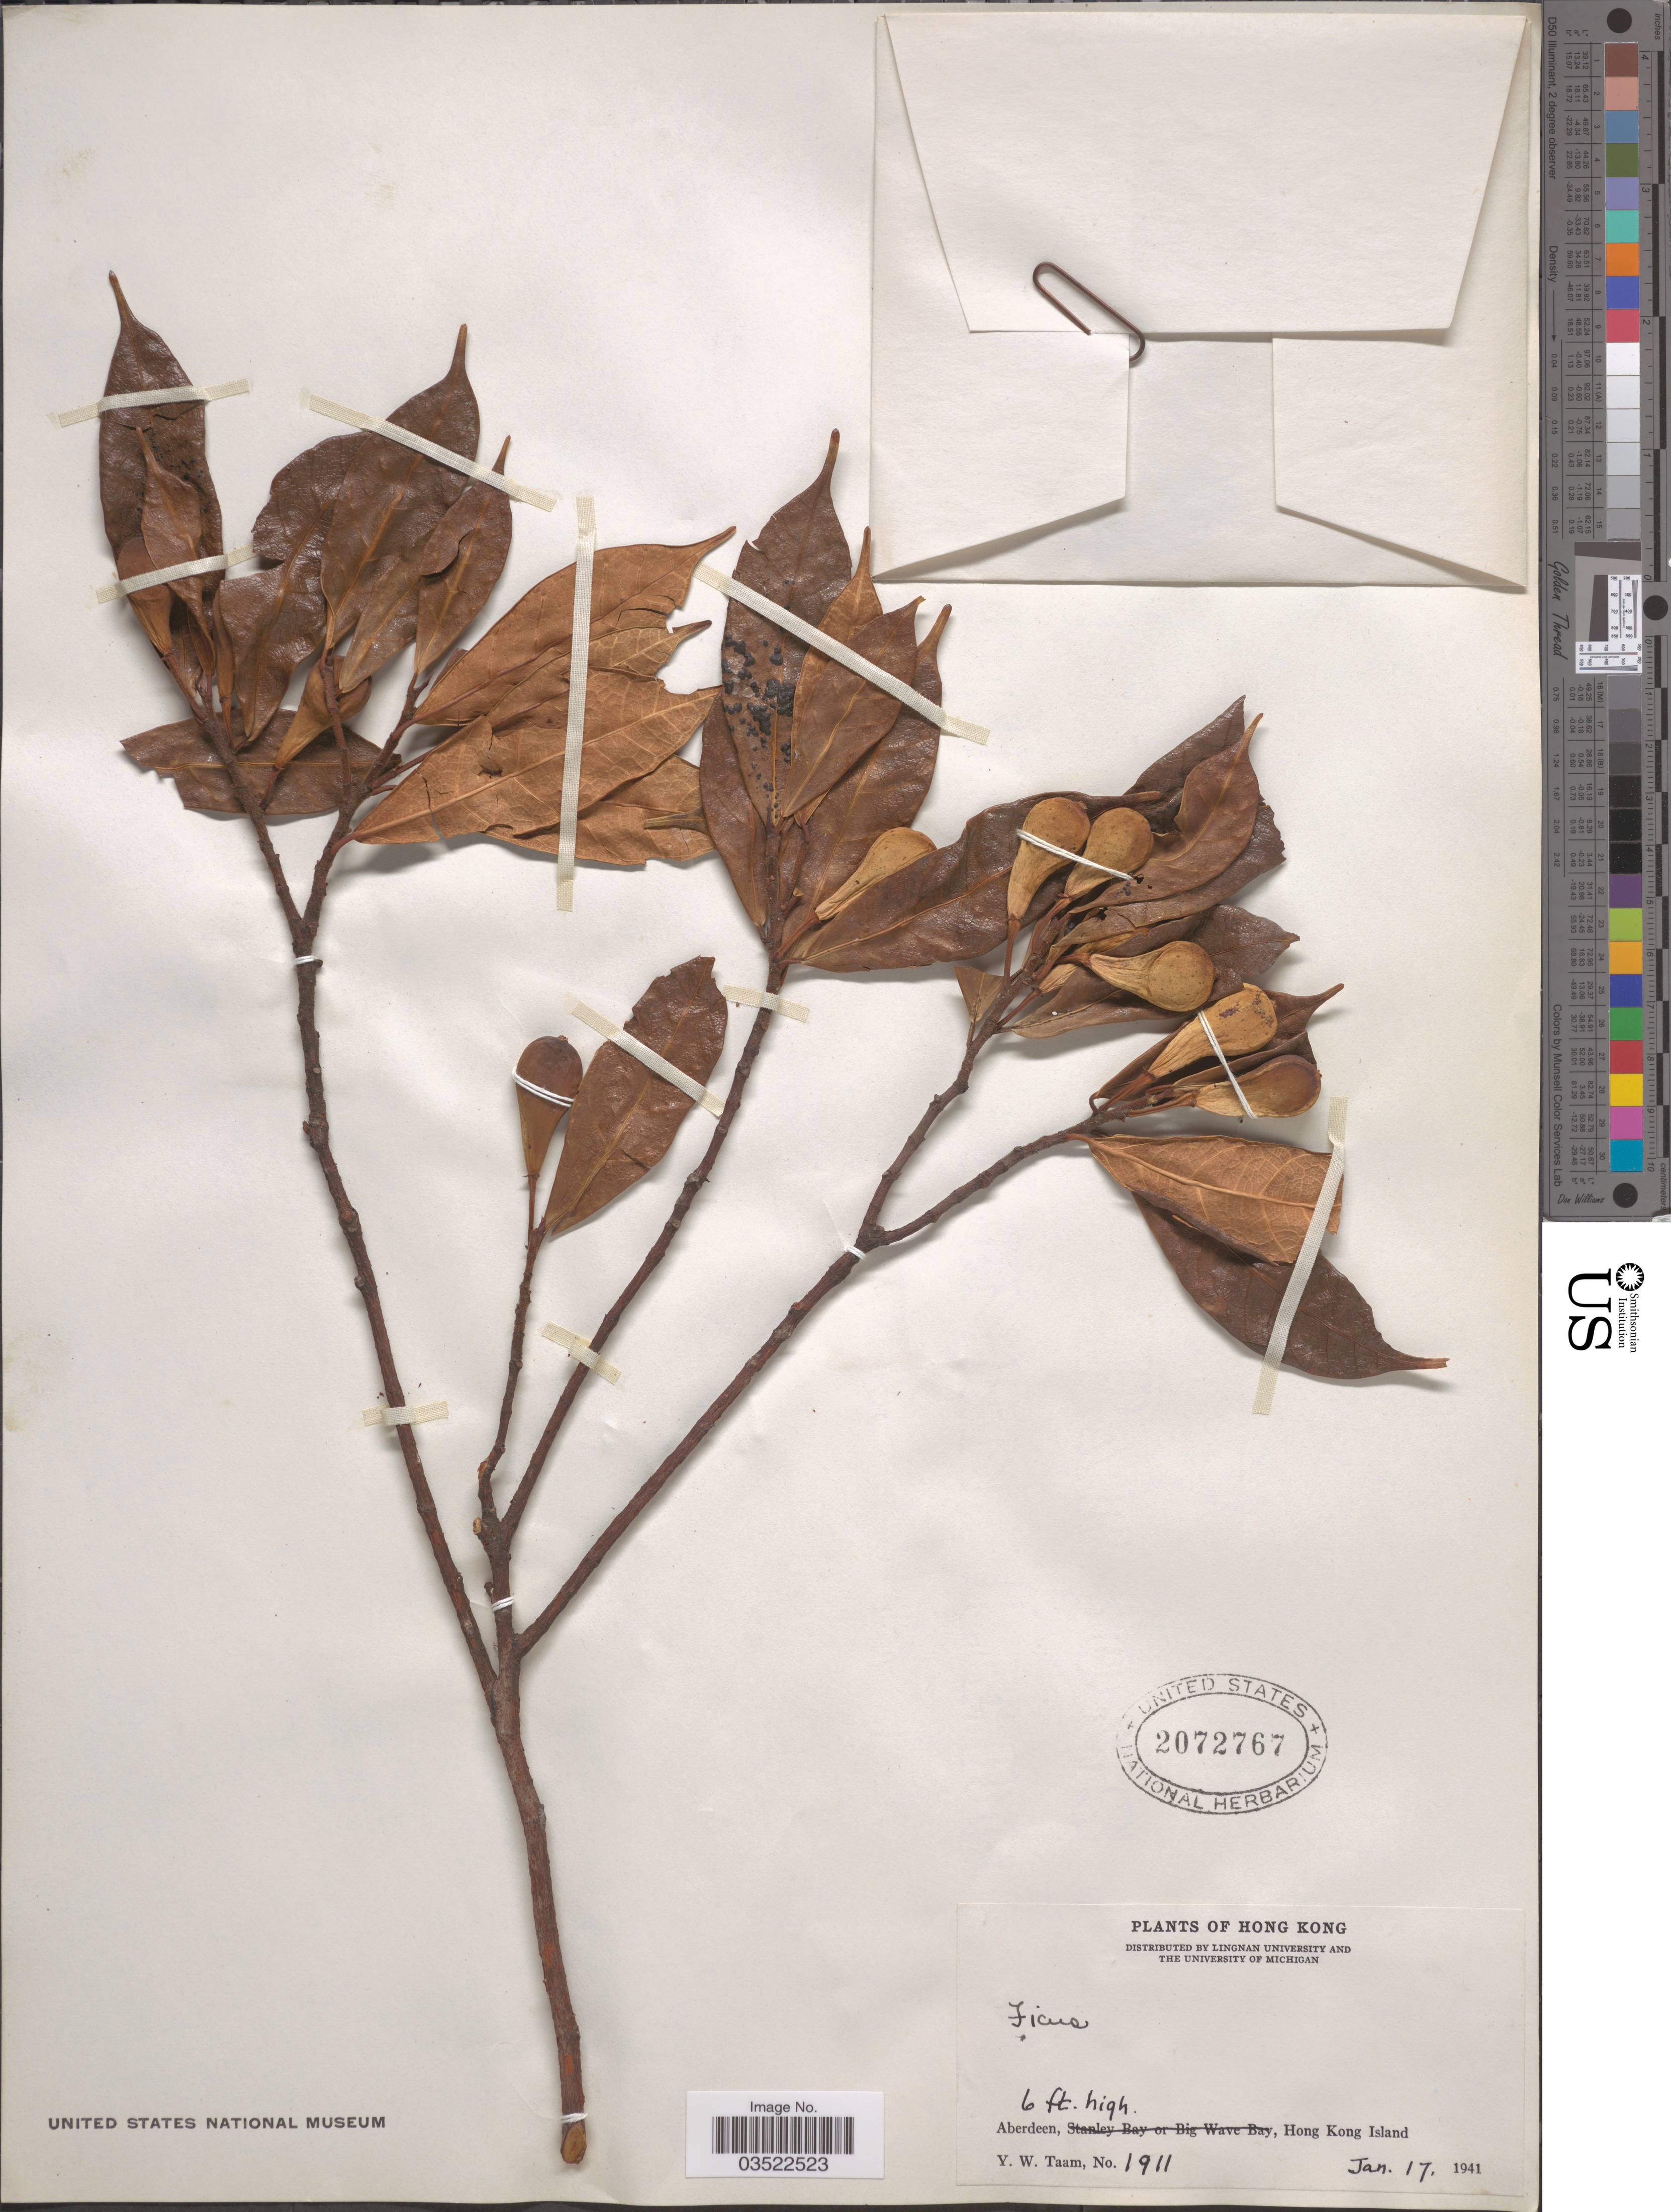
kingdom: Plantae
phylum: Tracheophyta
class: Magnoliopsida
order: Rosales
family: Moraceae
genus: Ficus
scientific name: Ficus pyriformis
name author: Hook. & Arn.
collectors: Y. W. Taam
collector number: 1911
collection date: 1941-01-17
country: China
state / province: Hong Kong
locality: Aberdeen, Hong Kong Island.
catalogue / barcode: US 2072767